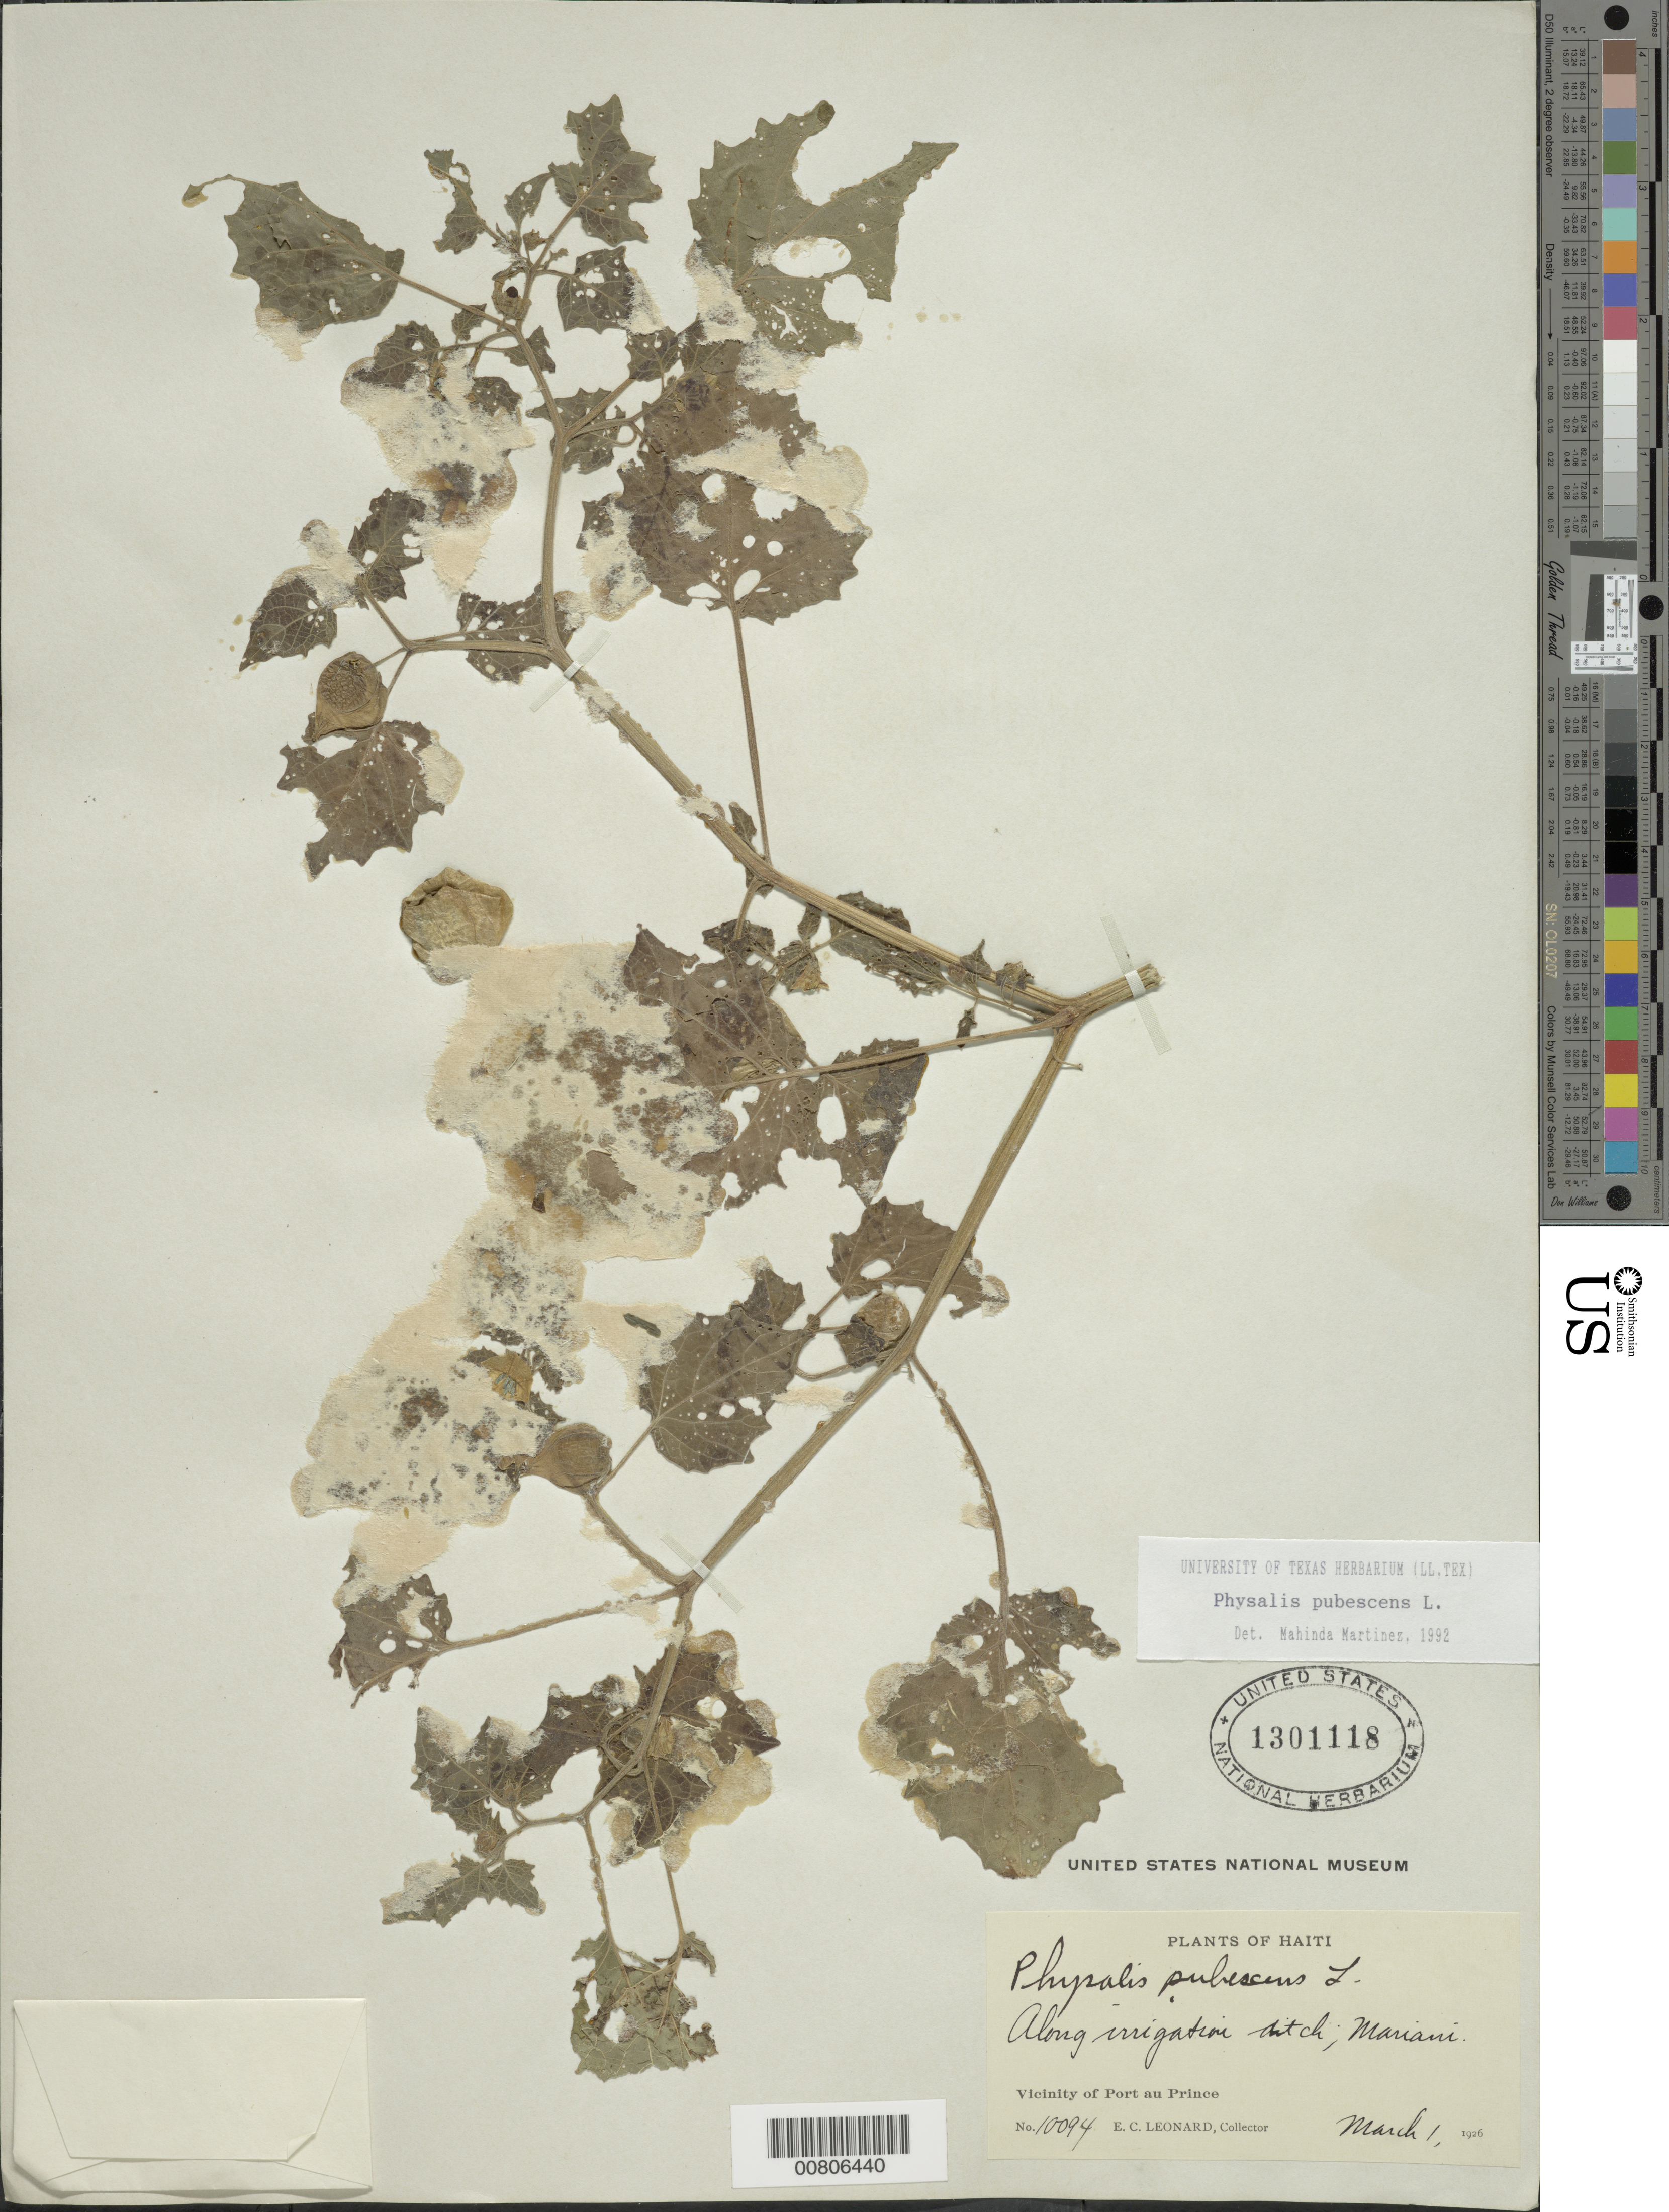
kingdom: Plantae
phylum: Tracheophyta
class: Magnoliopsida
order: Solanales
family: Solanaceae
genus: Physalis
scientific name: Physalis pubescens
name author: L.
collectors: E. C. Leonard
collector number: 10094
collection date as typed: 01 Mar 1926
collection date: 1926-03-01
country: Haiti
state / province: Ouest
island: Hispaniola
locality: Vicinity of Port au Prince, Mariani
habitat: Along irrigation ditch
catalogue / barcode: US 1301118